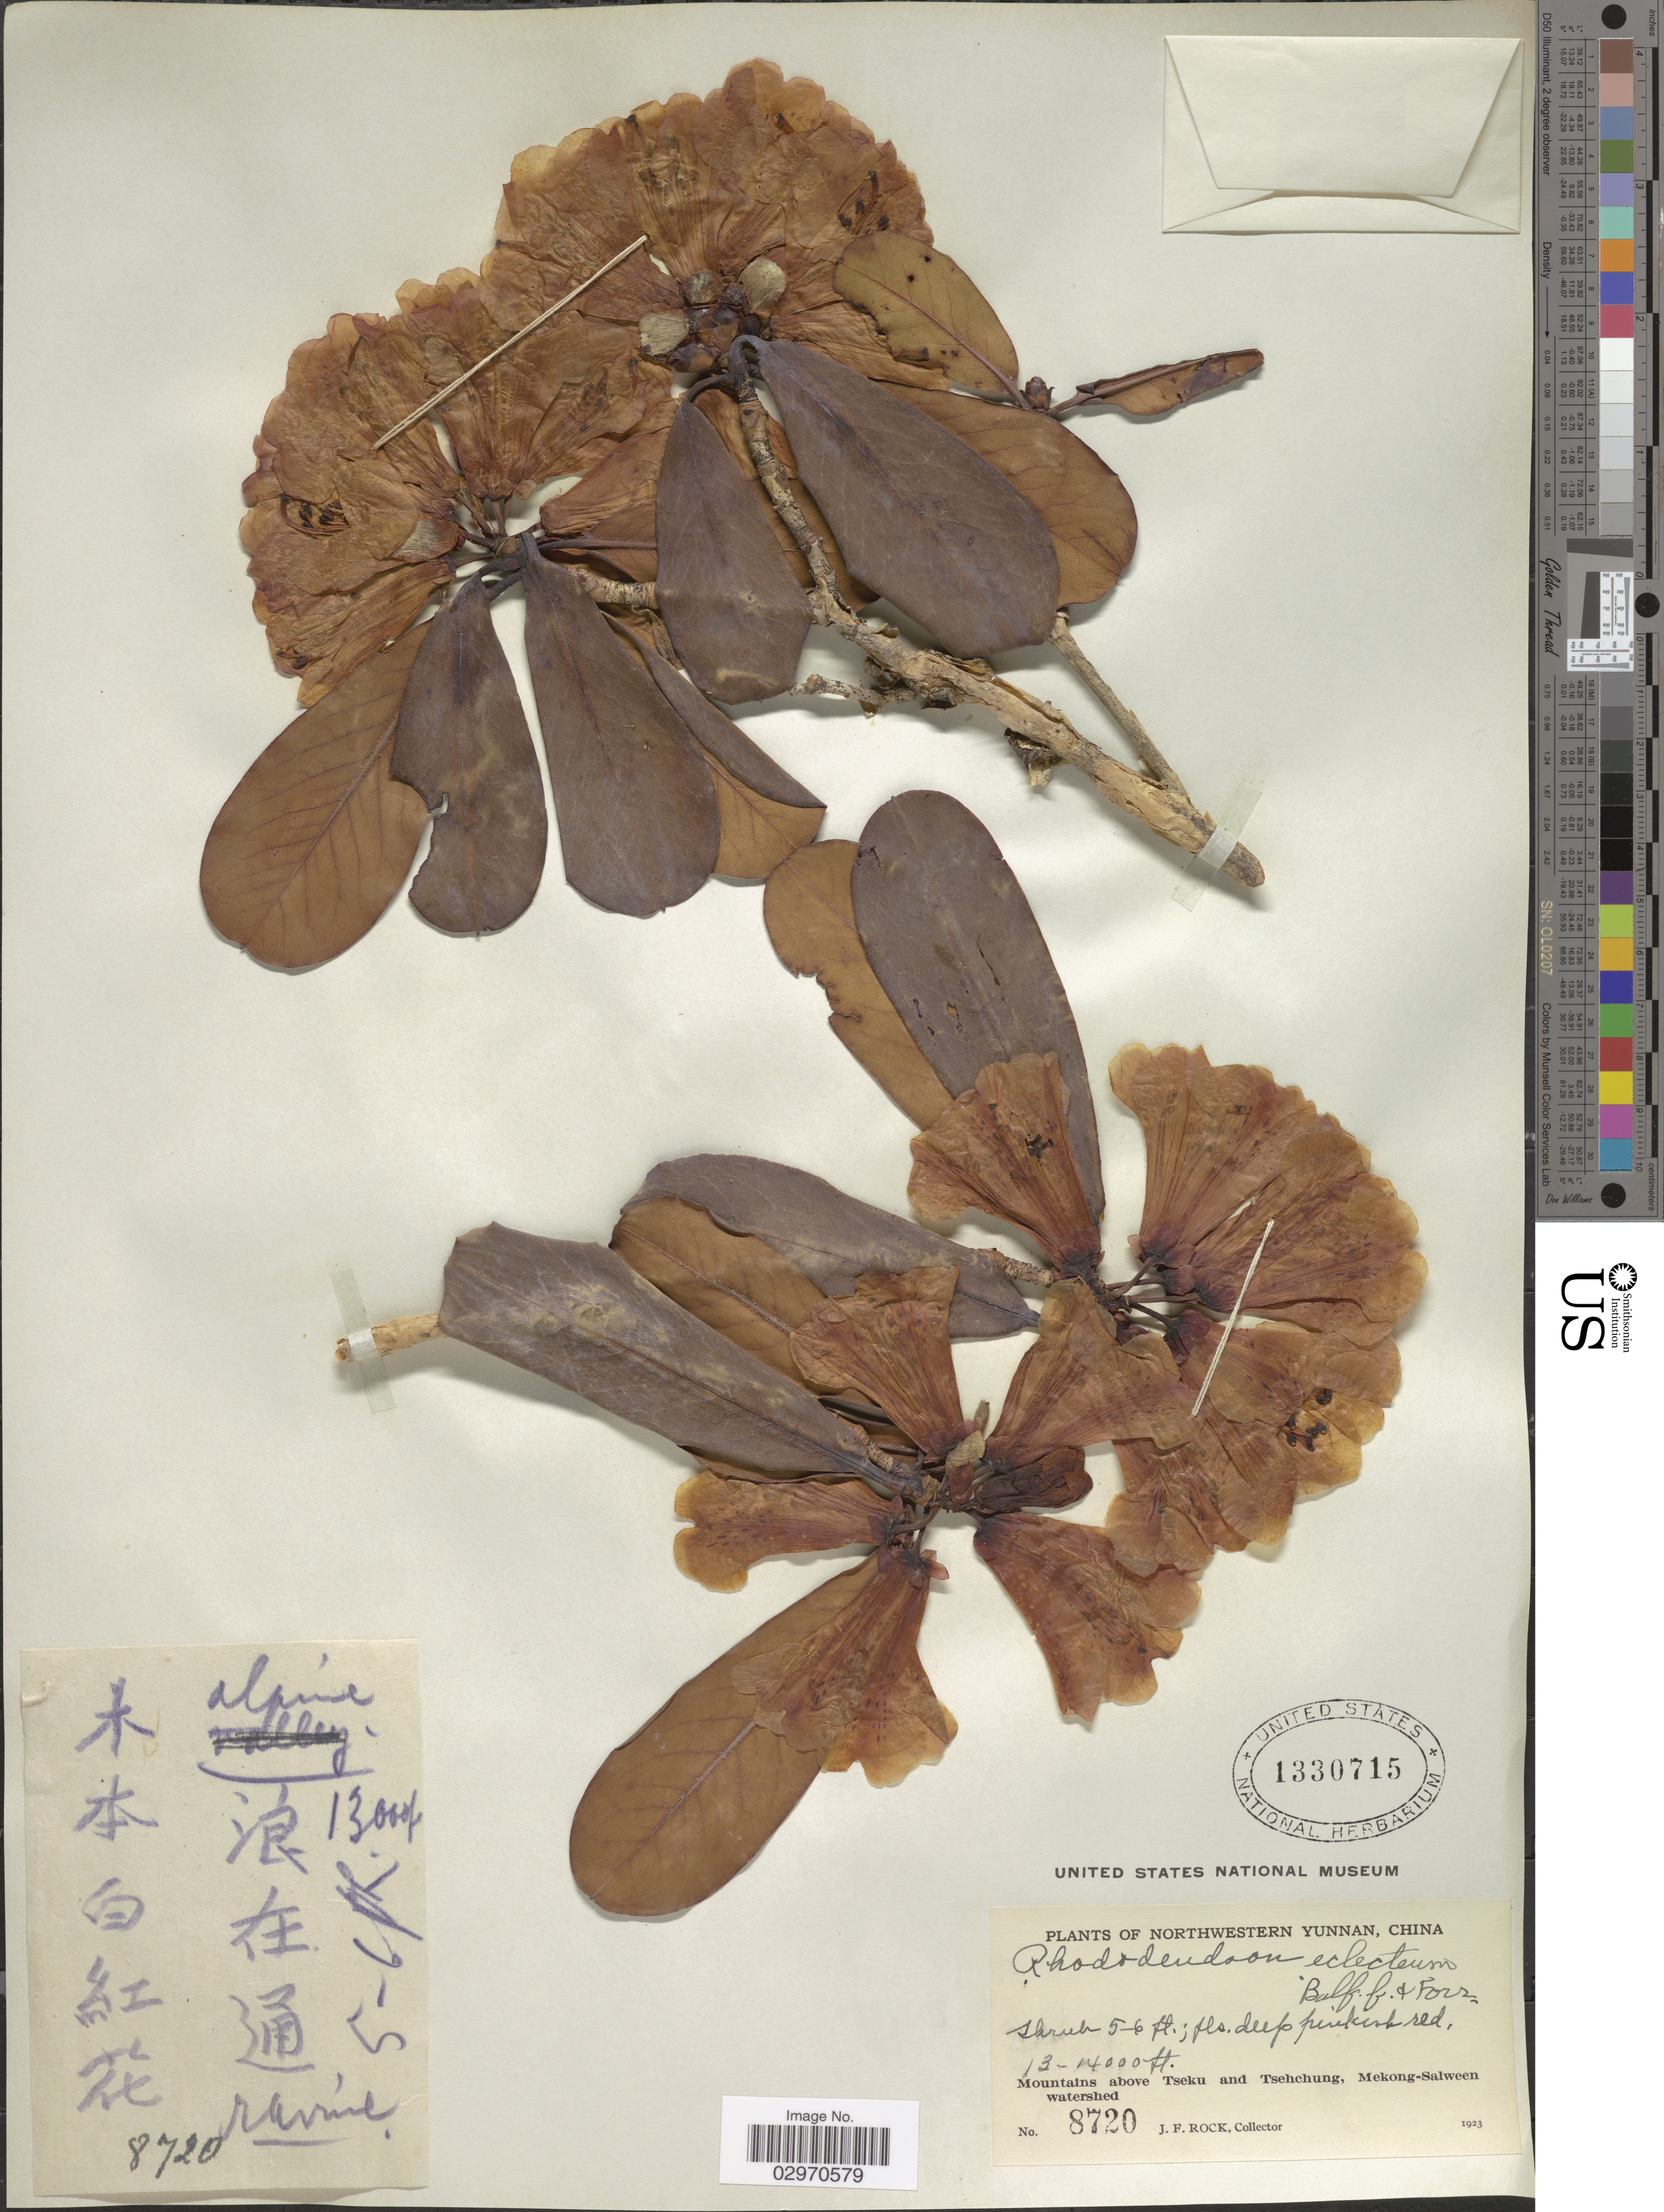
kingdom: Plantae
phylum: Tracheophyta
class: Magnoliopsida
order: Ericales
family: Ericaceae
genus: Rhododendron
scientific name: Rhododendron eclecteum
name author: Balf. f. & Forrest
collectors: J. Rock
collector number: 8720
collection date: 1923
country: China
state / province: Yunnan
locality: Northwestern Yunnan. Mountains above Tseku and Tsehchung, Mekong-Salween watershed.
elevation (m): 3962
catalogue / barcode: US 1330715